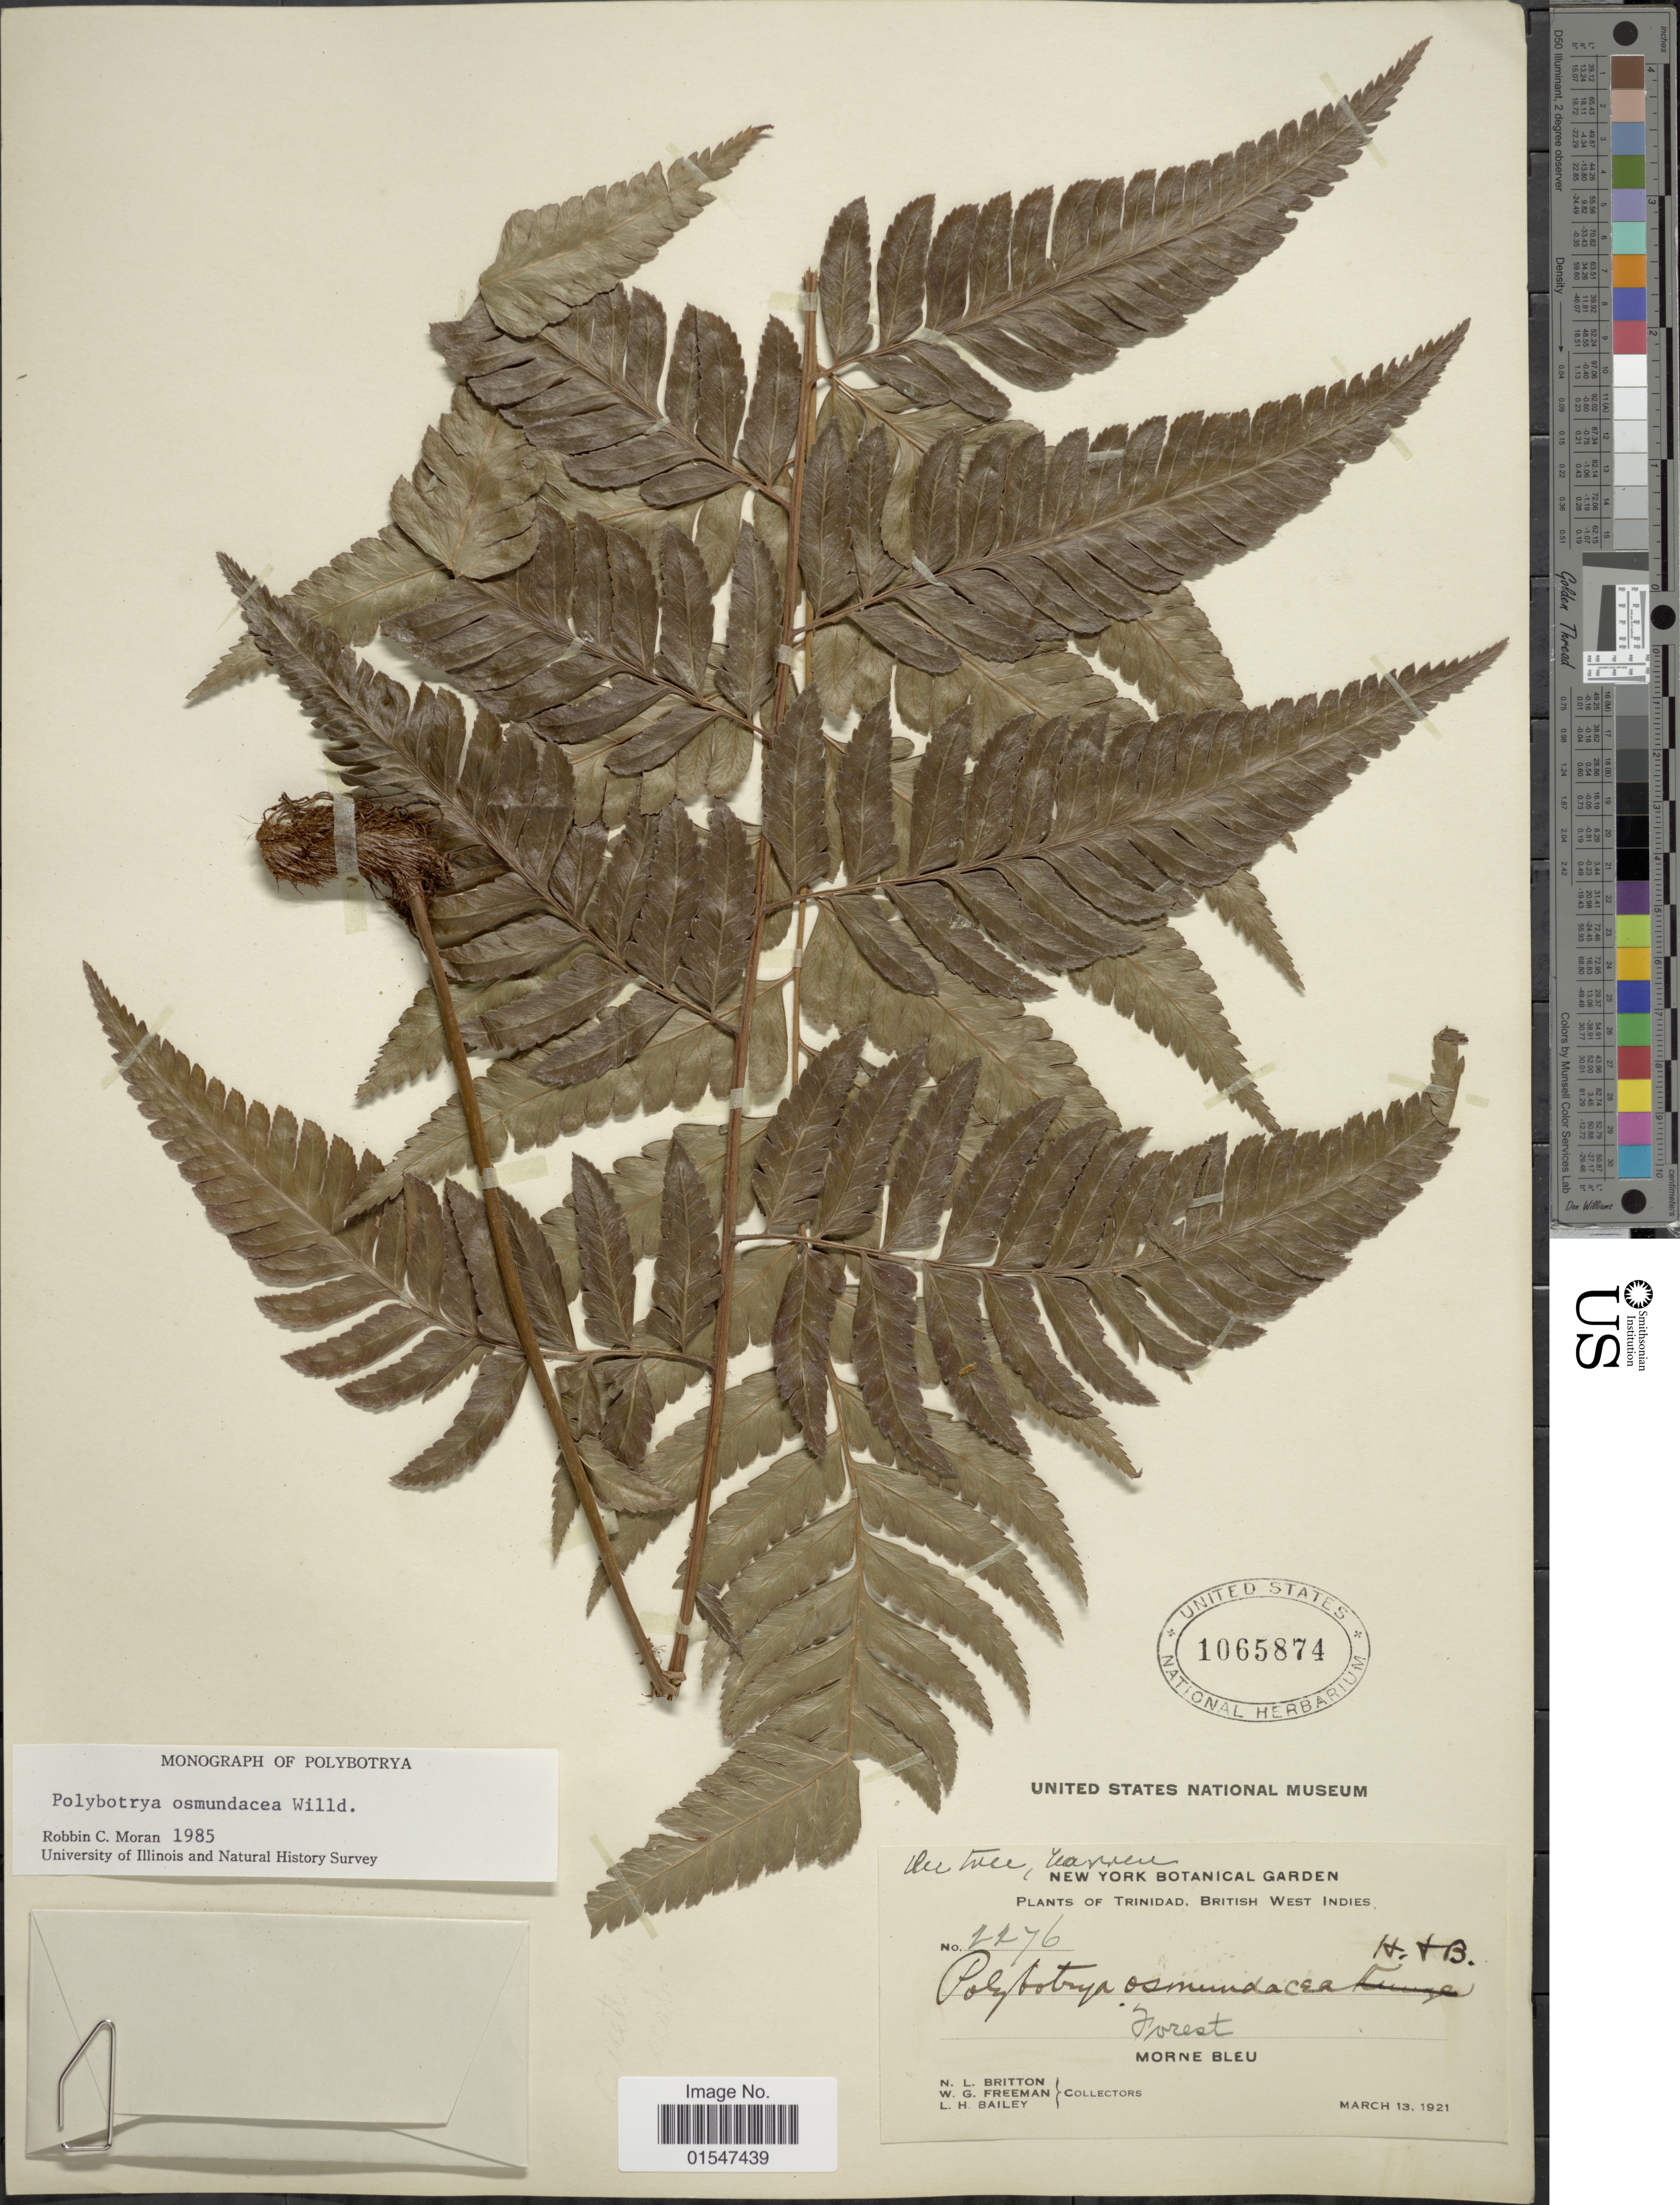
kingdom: Plantae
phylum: Tracheophyta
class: Polypodiopsida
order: Polypodiales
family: Dryopteridaceae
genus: Polybotrya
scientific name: Polybotrya osmundacea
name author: Humb. & Bonpl. ex Willd.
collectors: N. Britton, T. E. Hazen & W. Mendelson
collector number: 2276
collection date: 1921-03-13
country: Trinidad and Tobago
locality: Trinidad, British West Indies, forest Morne Bleu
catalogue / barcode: US 1065874